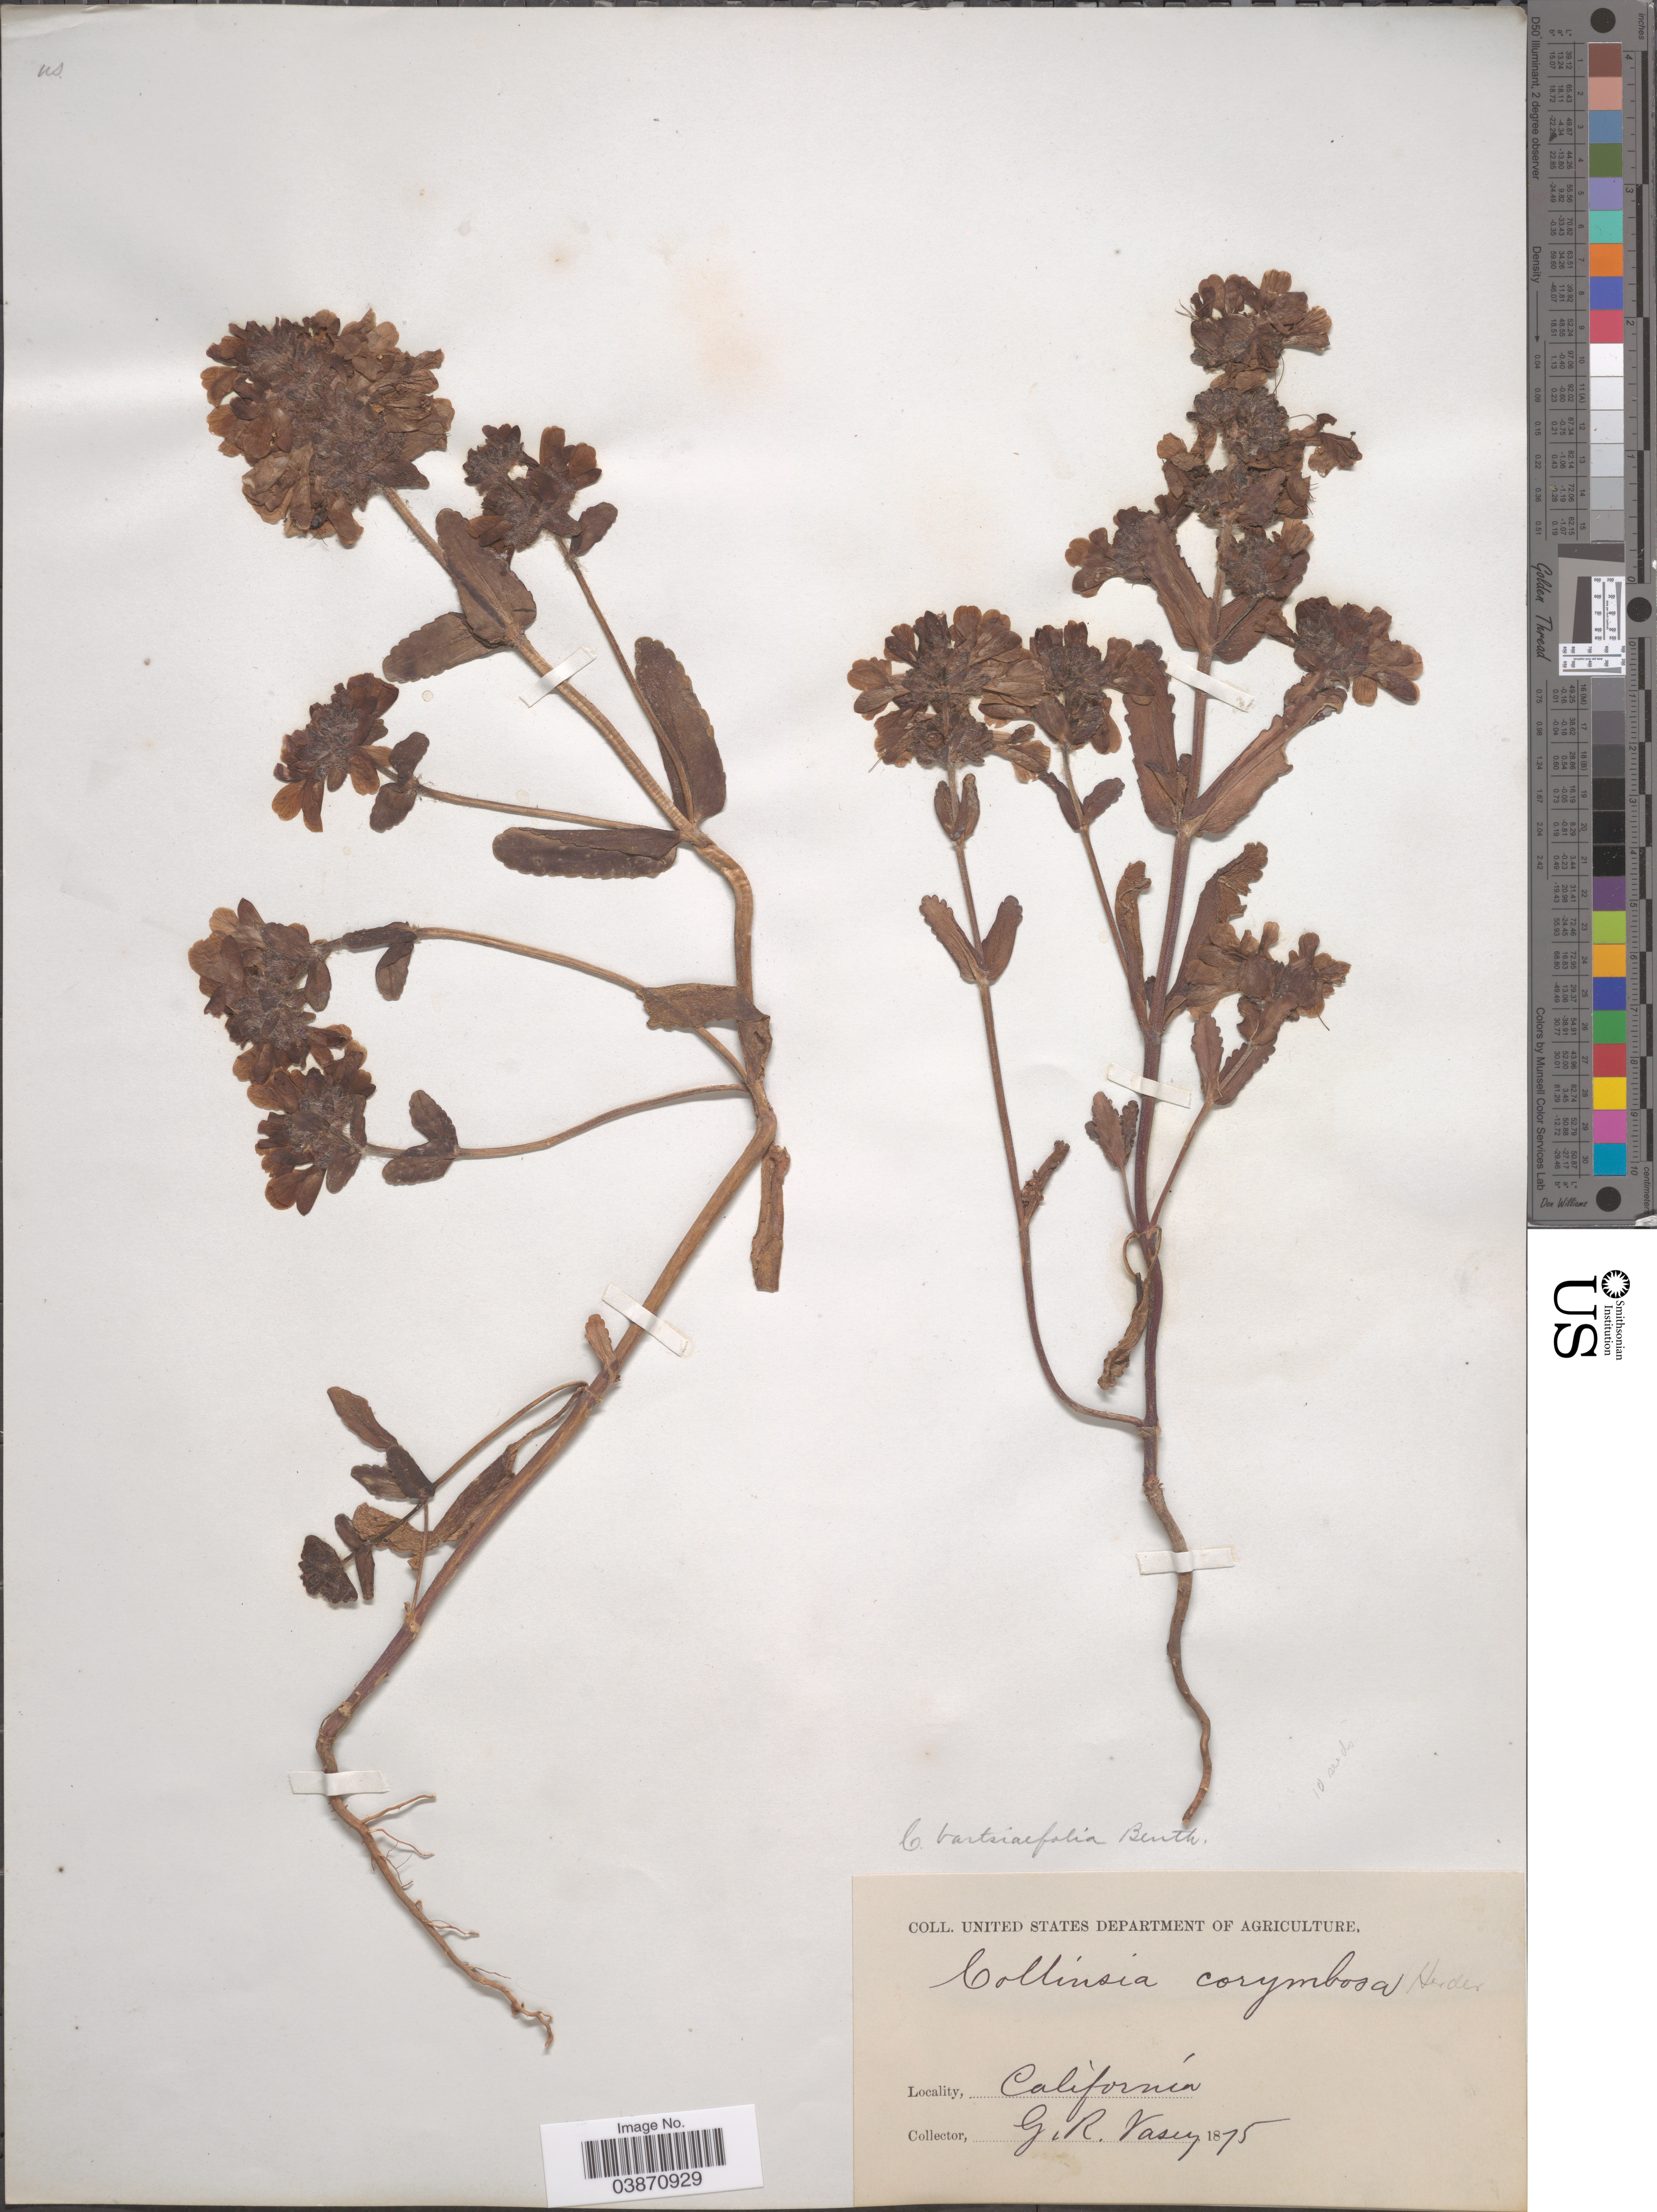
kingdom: Plantae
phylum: Tracheophyta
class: Magnoliopsida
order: Lamiales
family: Plantaginaceae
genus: Collinsia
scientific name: Collinsia bartsiifolia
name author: Benth.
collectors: G. R. Vasey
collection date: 1875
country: United States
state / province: California